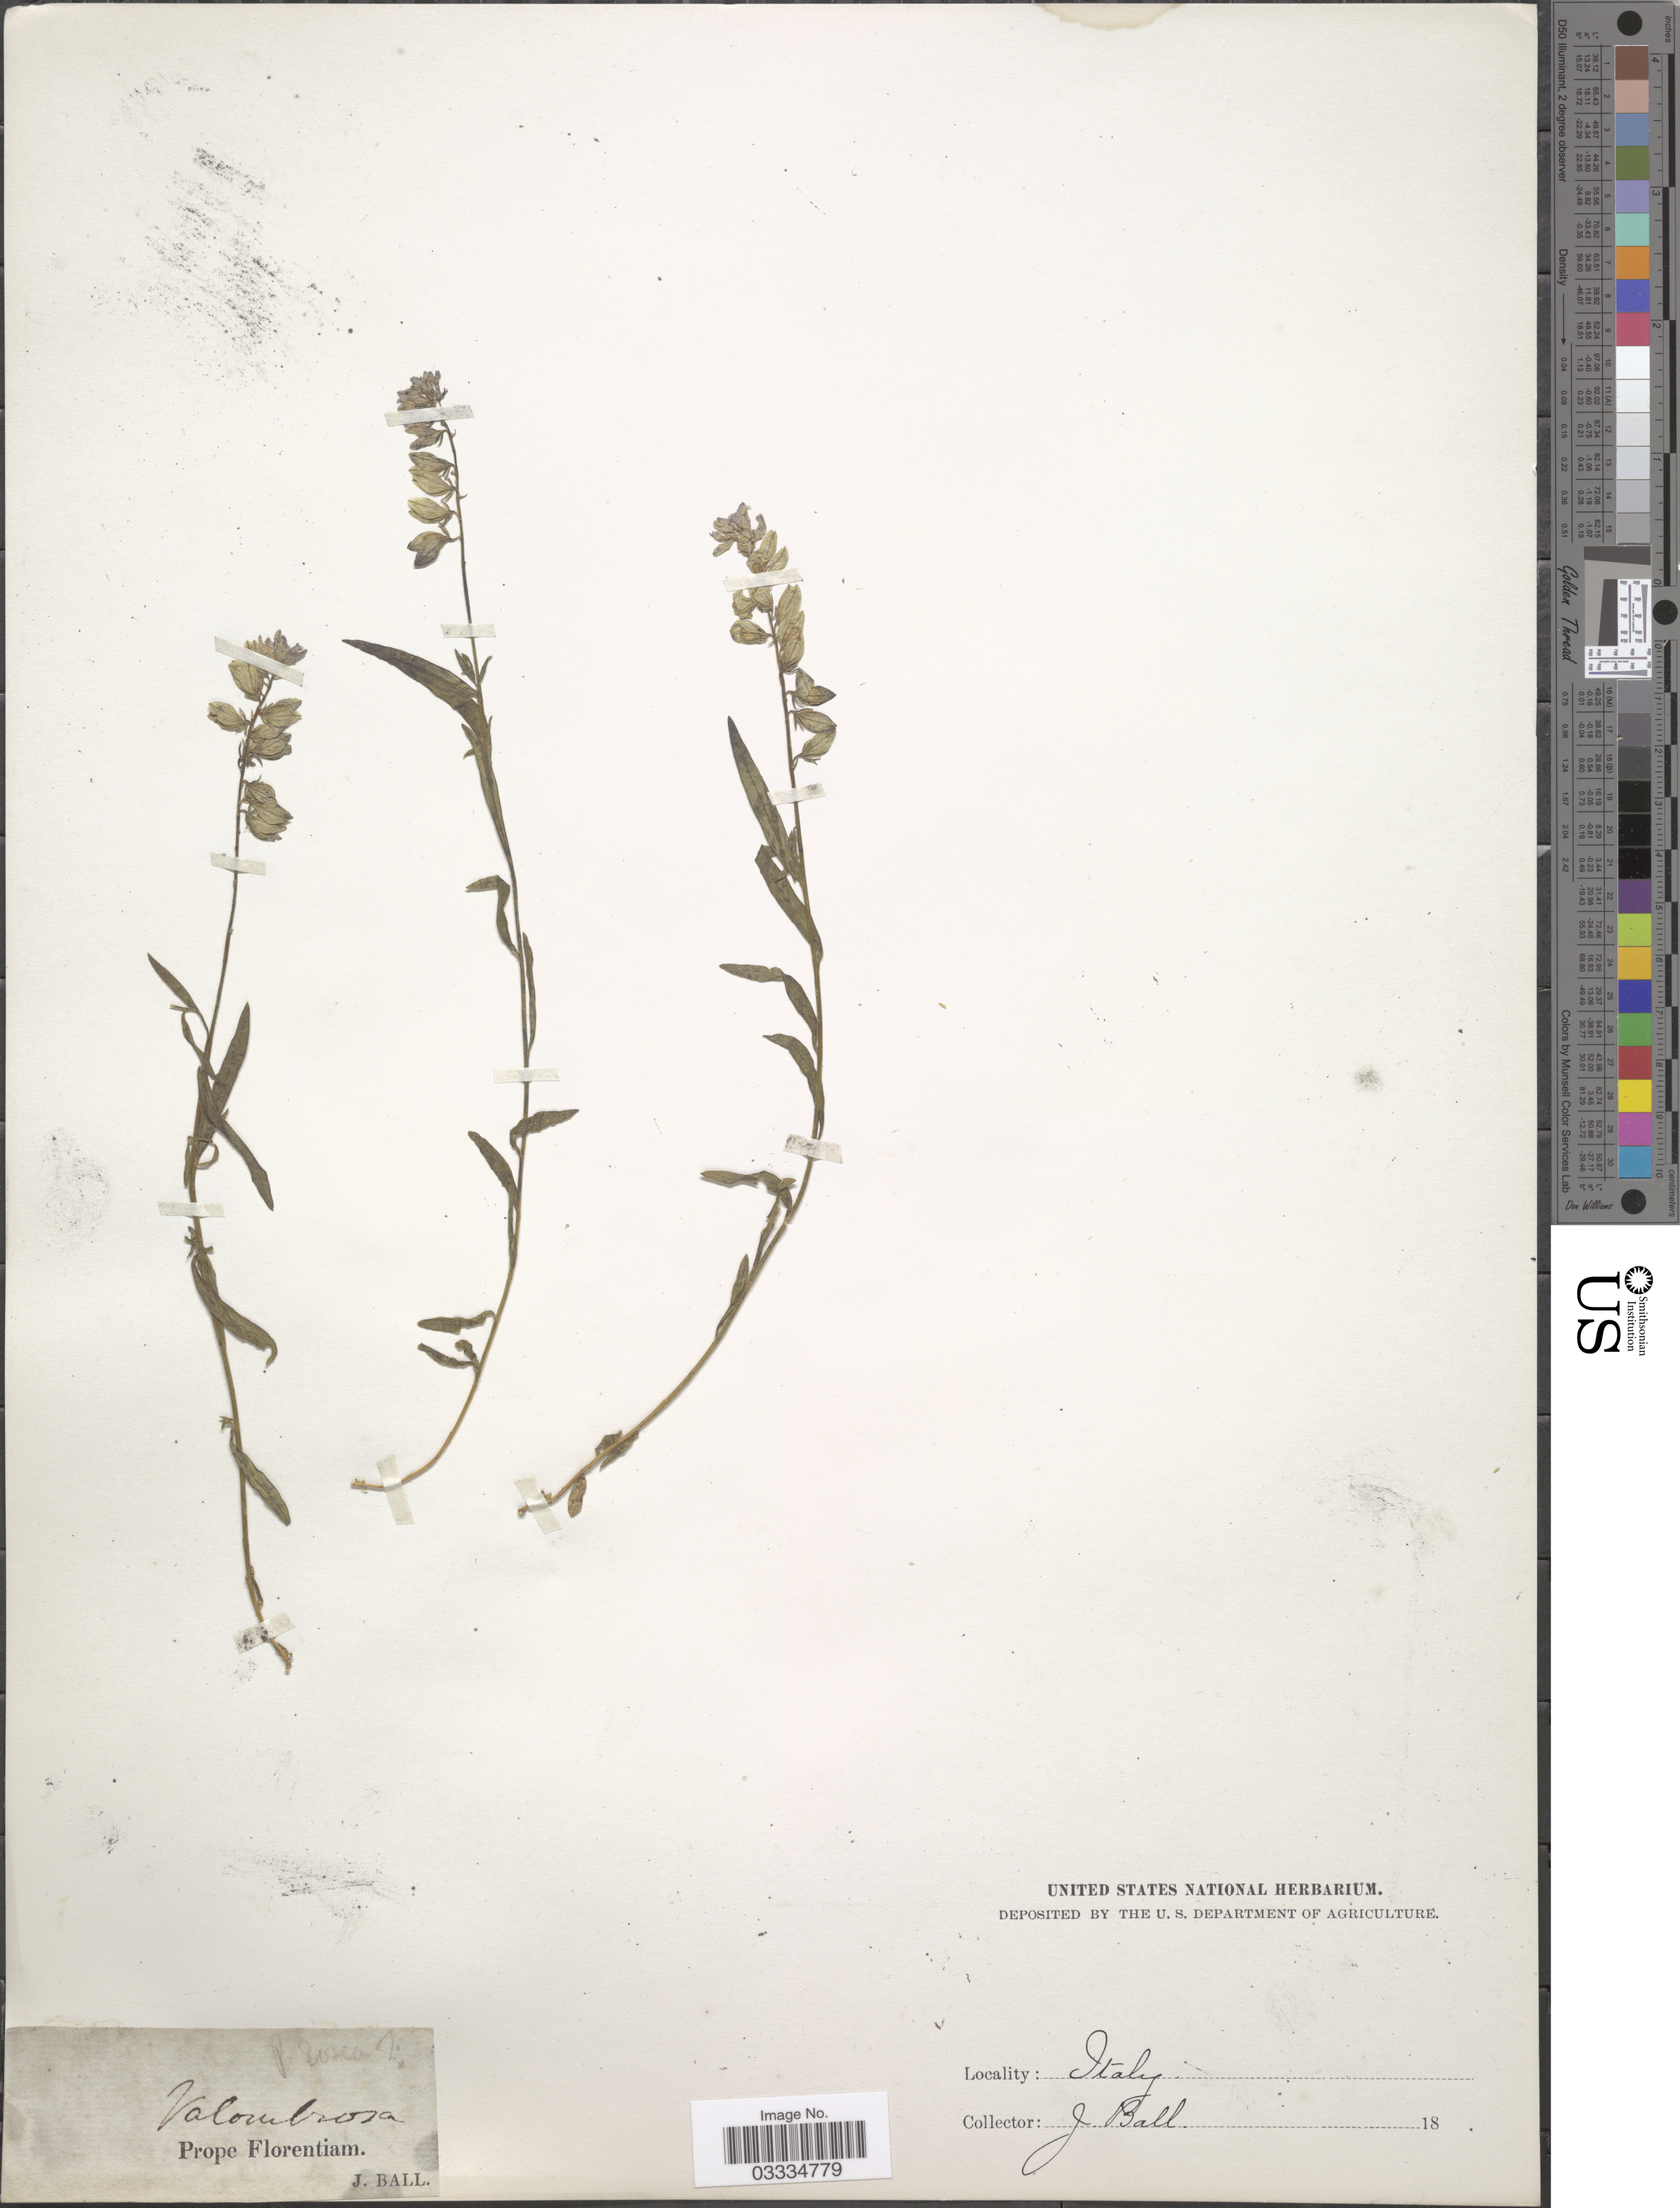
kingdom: Plantae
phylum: Tracheophyta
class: Magnoliopsida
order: Fabales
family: Polygalaceae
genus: Polygala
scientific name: Polygala sp.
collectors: J. Ball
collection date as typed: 18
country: Italy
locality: Prope Florentiam.